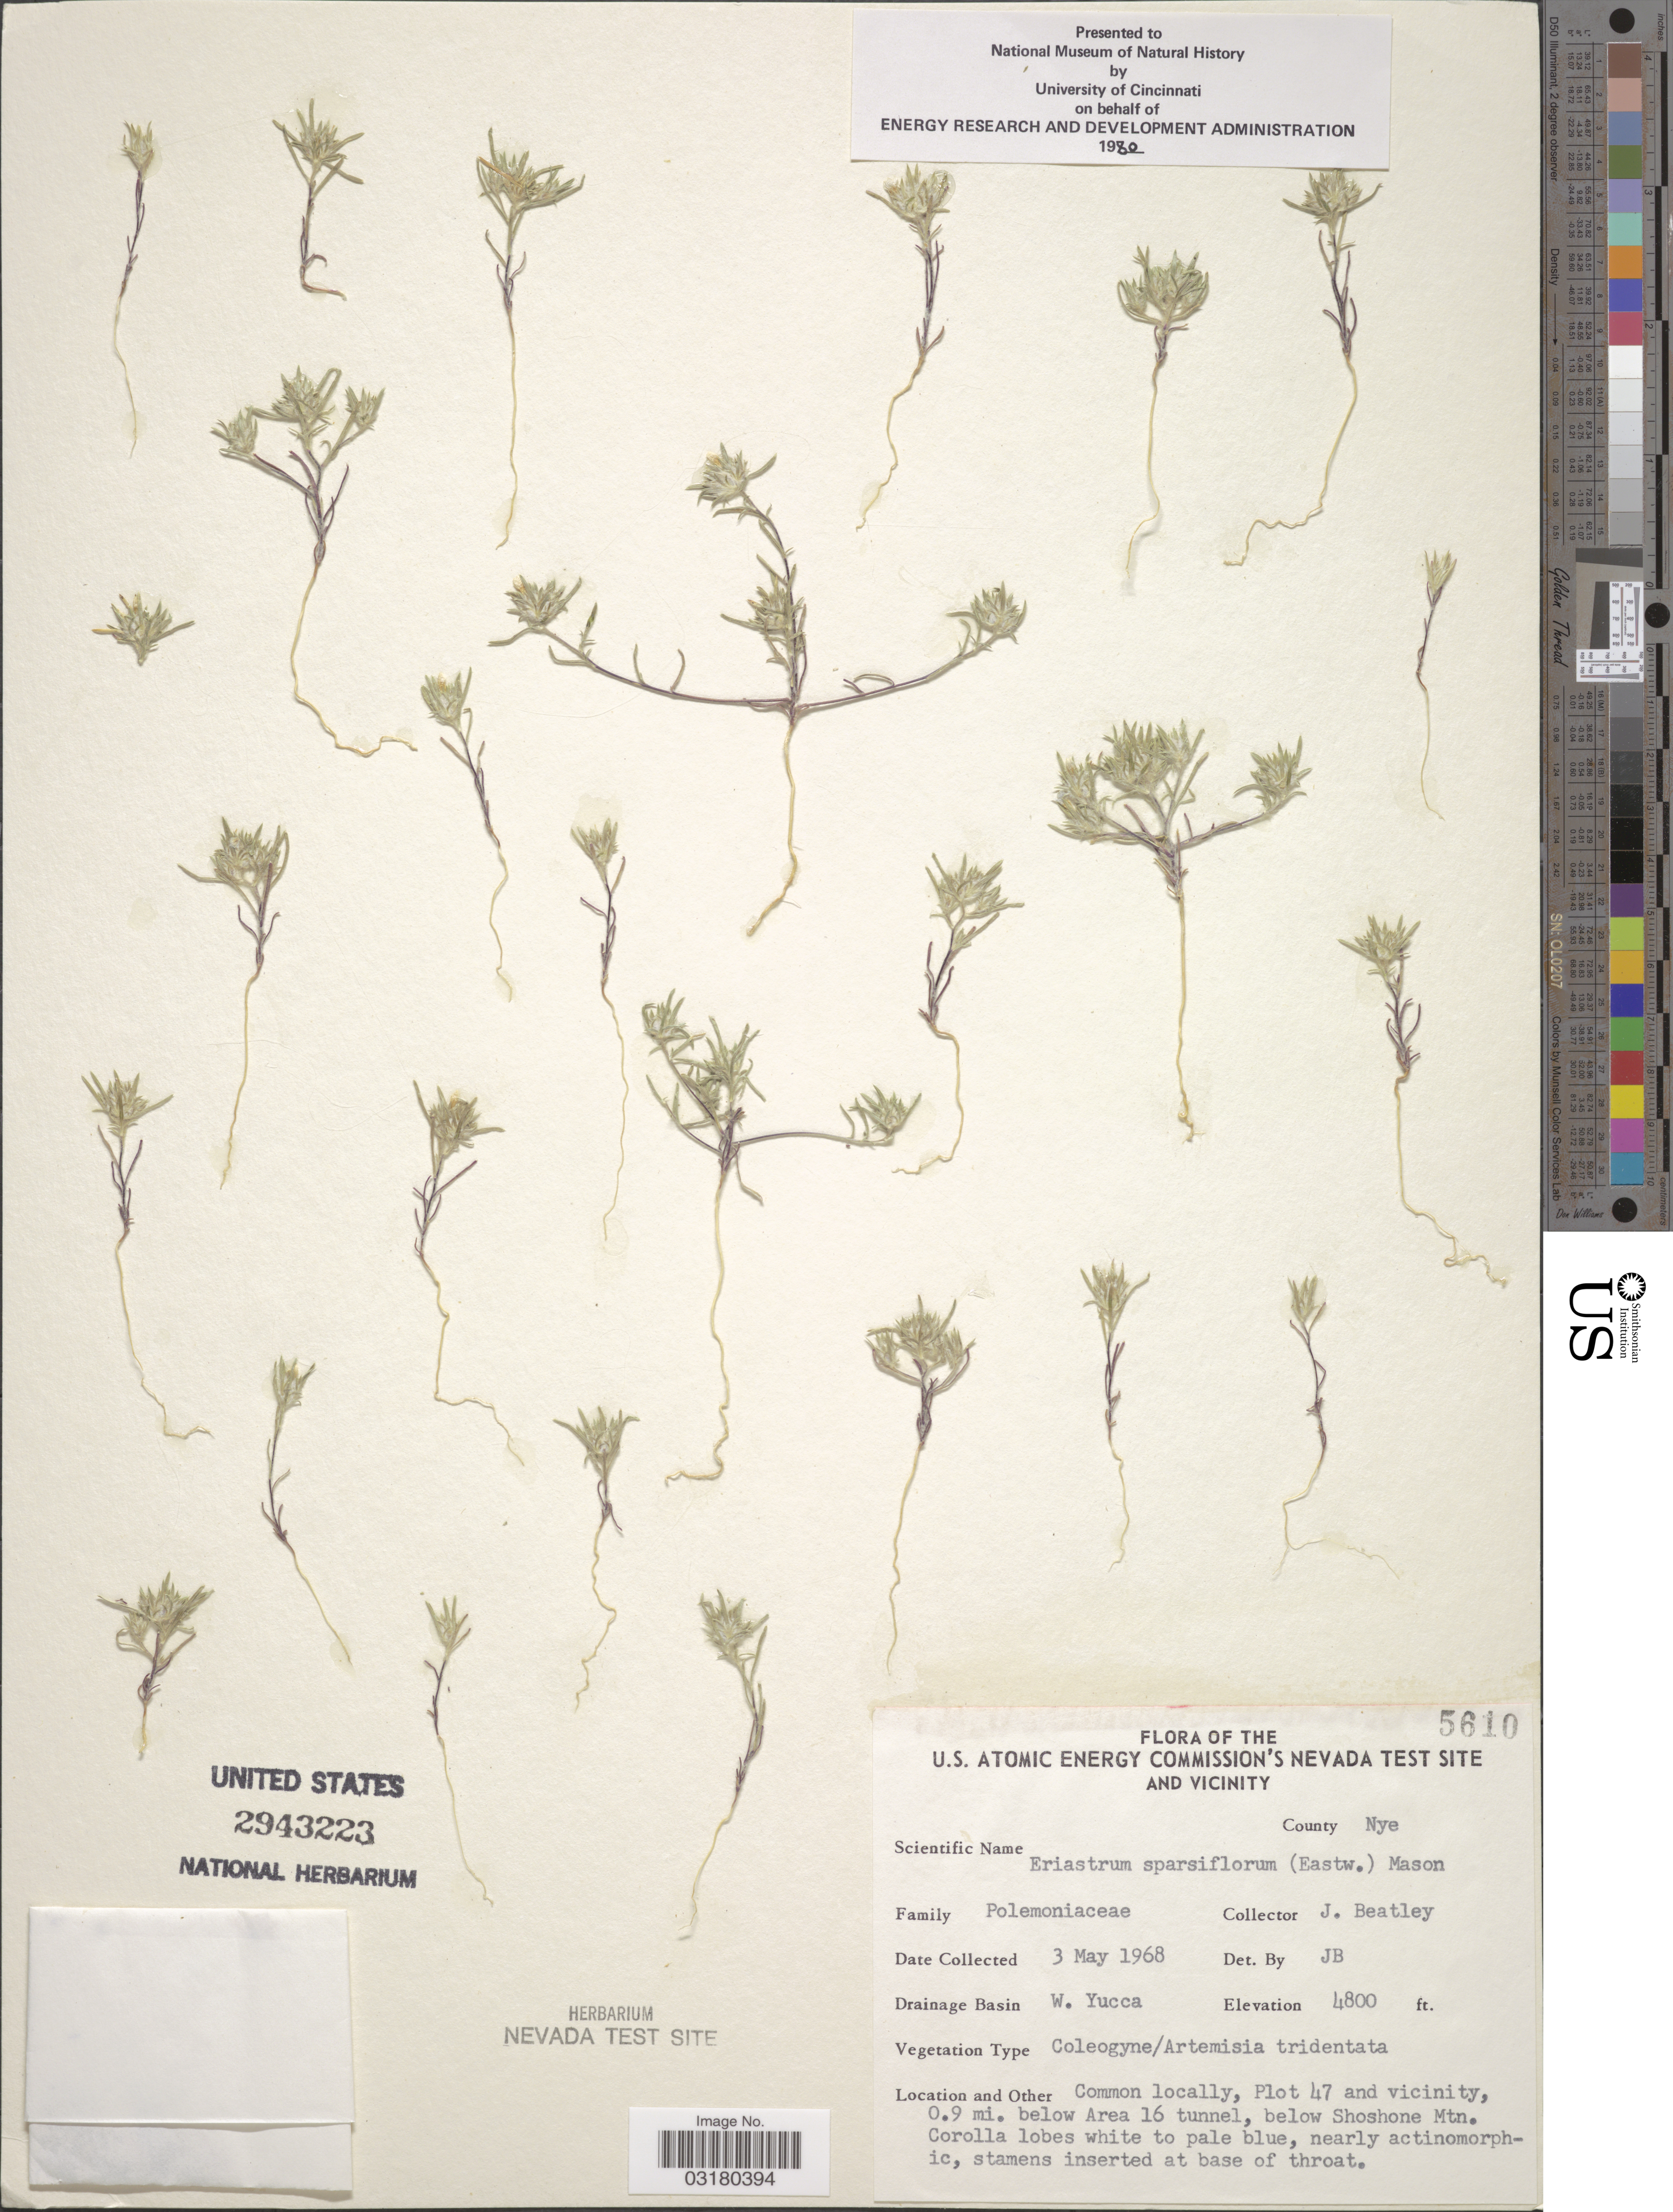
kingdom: Plantae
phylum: Tracheophyta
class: Magnoliopsida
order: Ericales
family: Polemoniaceae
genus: Eriastrum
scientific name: Eriastrum sparsiflorum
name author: (Eastw.) H. Mason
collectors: J. C. Beatley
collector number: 5610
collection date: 1968-05-03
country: United States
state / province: Nevada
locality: The U.S. Atomic Energy Commission's Nevada Test Site and Vicinity. County Nye. Drainage Basin W. Yucca. Plot 47 and vicinity, 0.9 mi. below Area 16 tunnel, below Shoshone Mtn.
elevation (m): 1463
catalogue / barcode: US 2943223